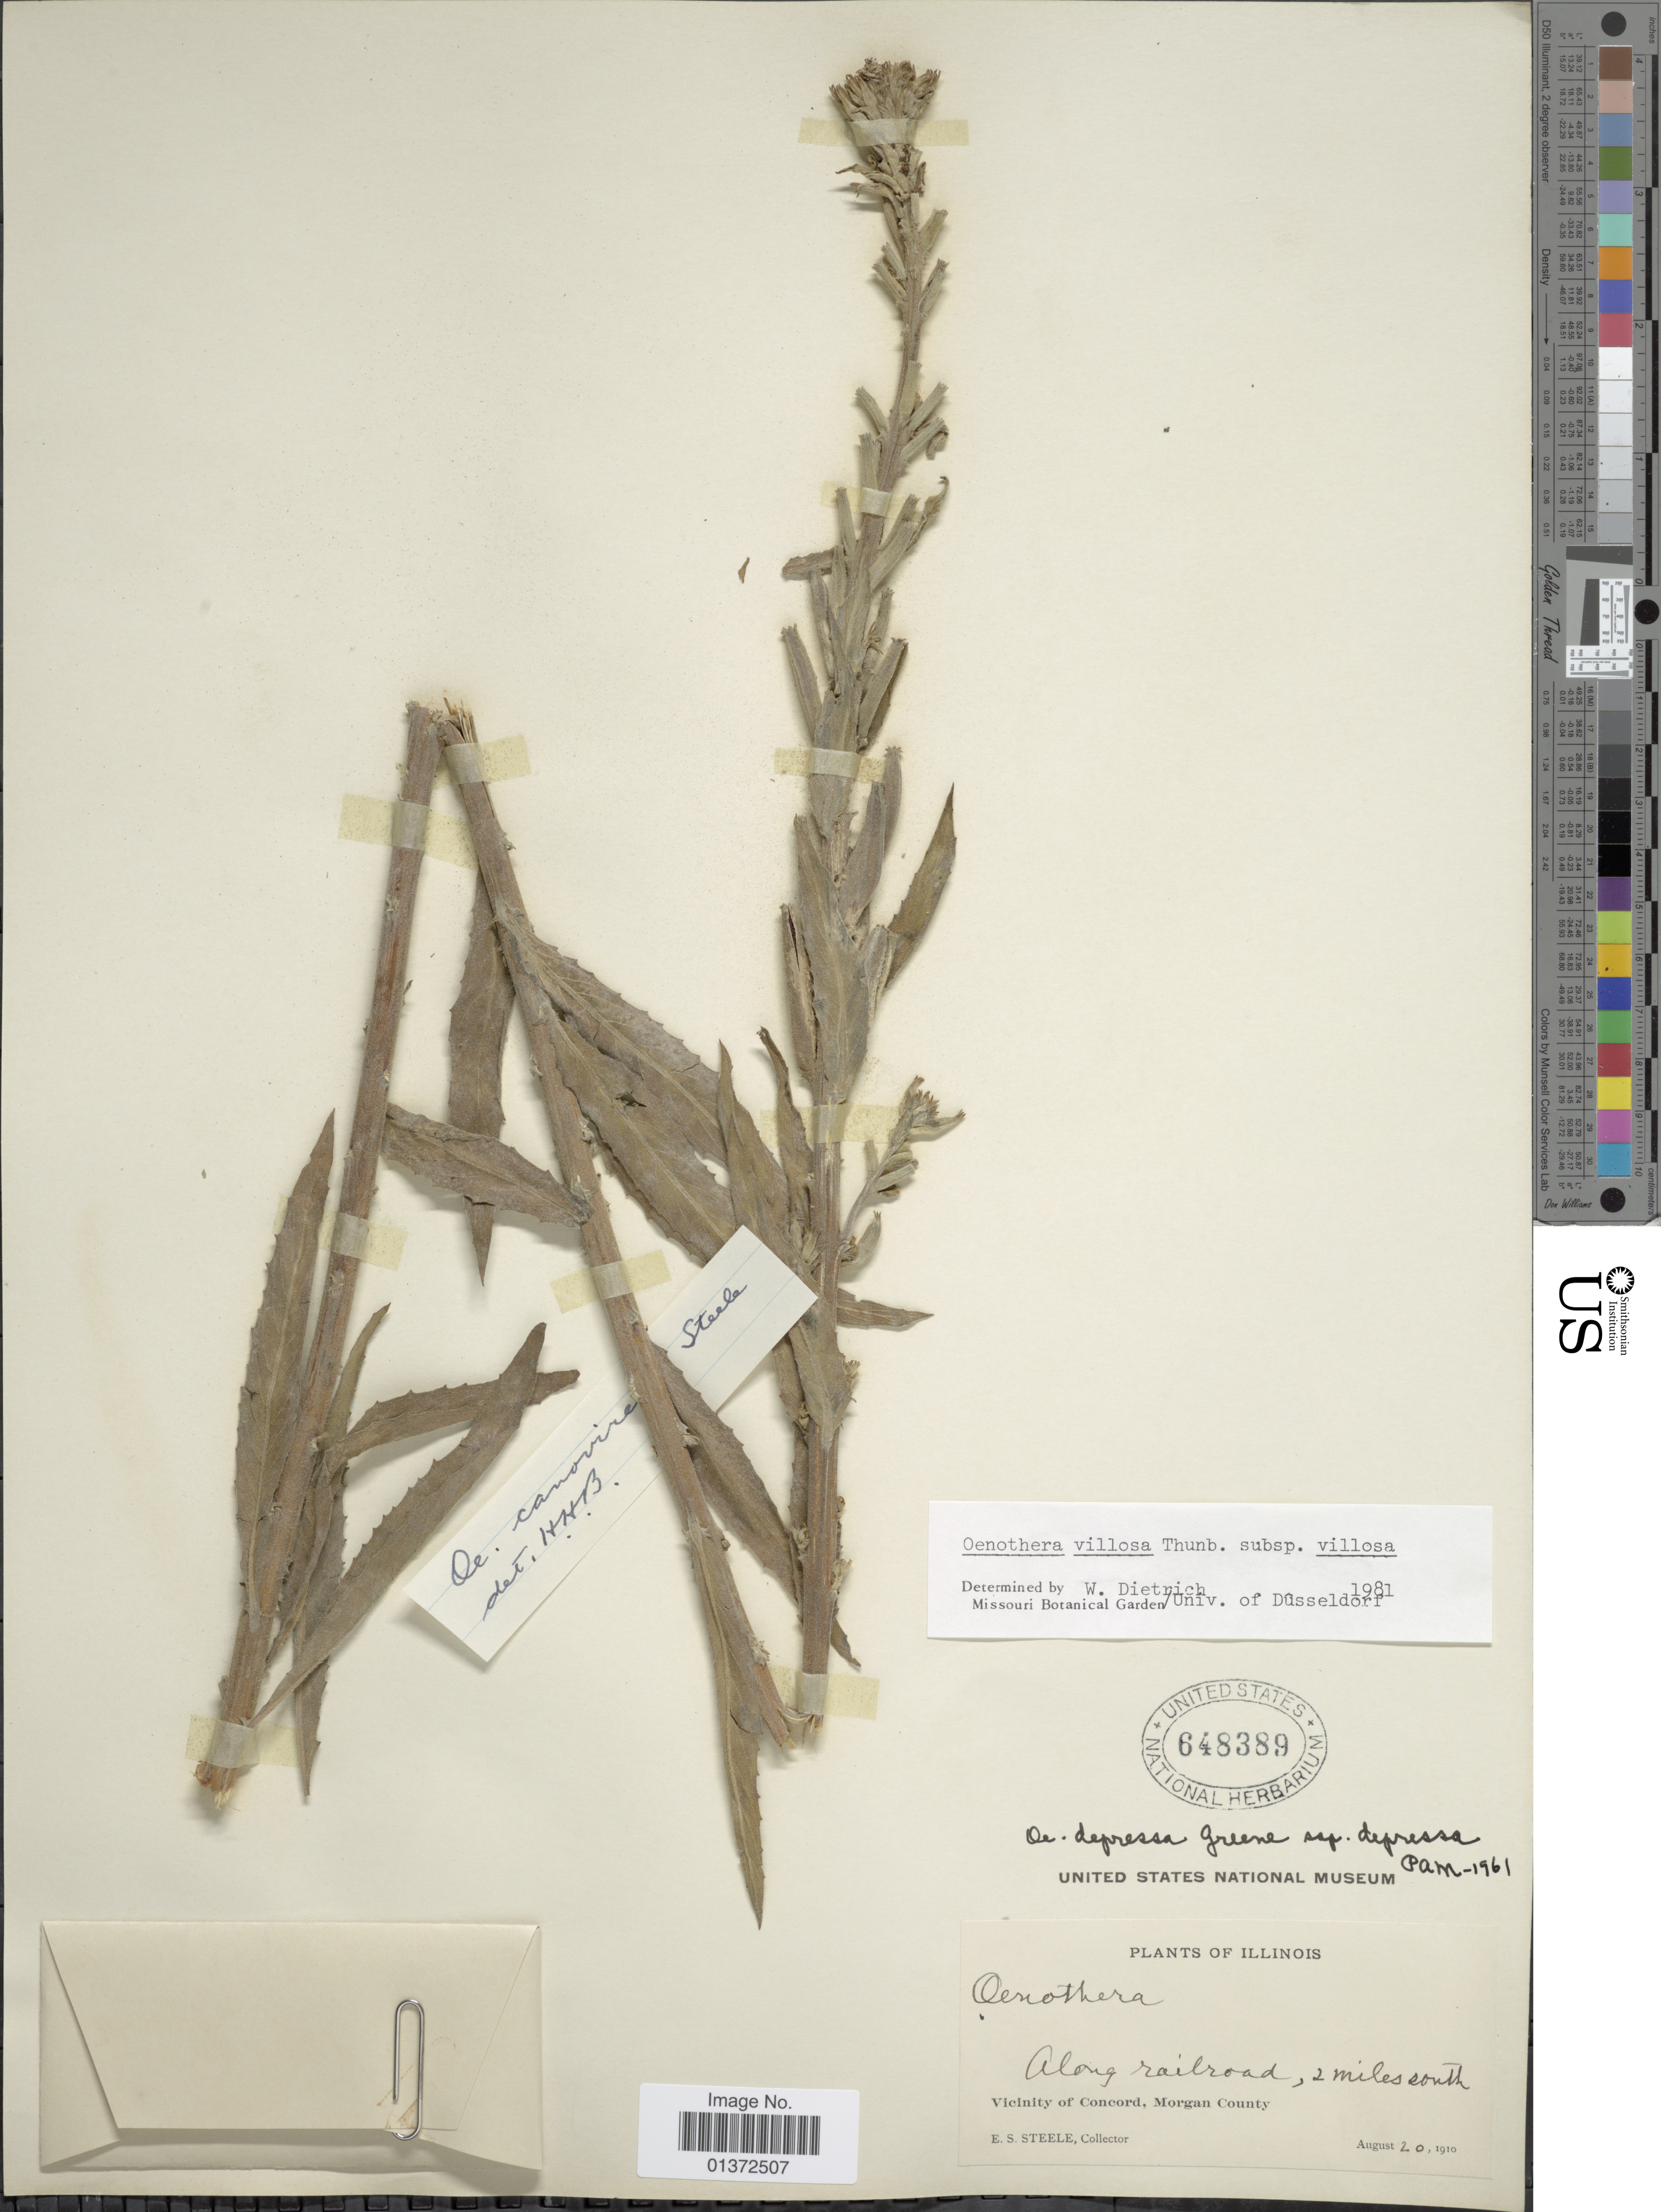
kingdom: Plantae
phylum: Tracheophyta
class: Magnoliopsida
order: Myrtales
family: Onagraceae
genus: Oenothera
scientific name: Oenothera villosa subsp. villosa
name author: Thunb.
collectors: E. Steele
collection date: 1910-08-20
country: United States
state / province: Illinois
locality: Vicinity of Concord, Morgan County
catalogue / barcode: US 648389